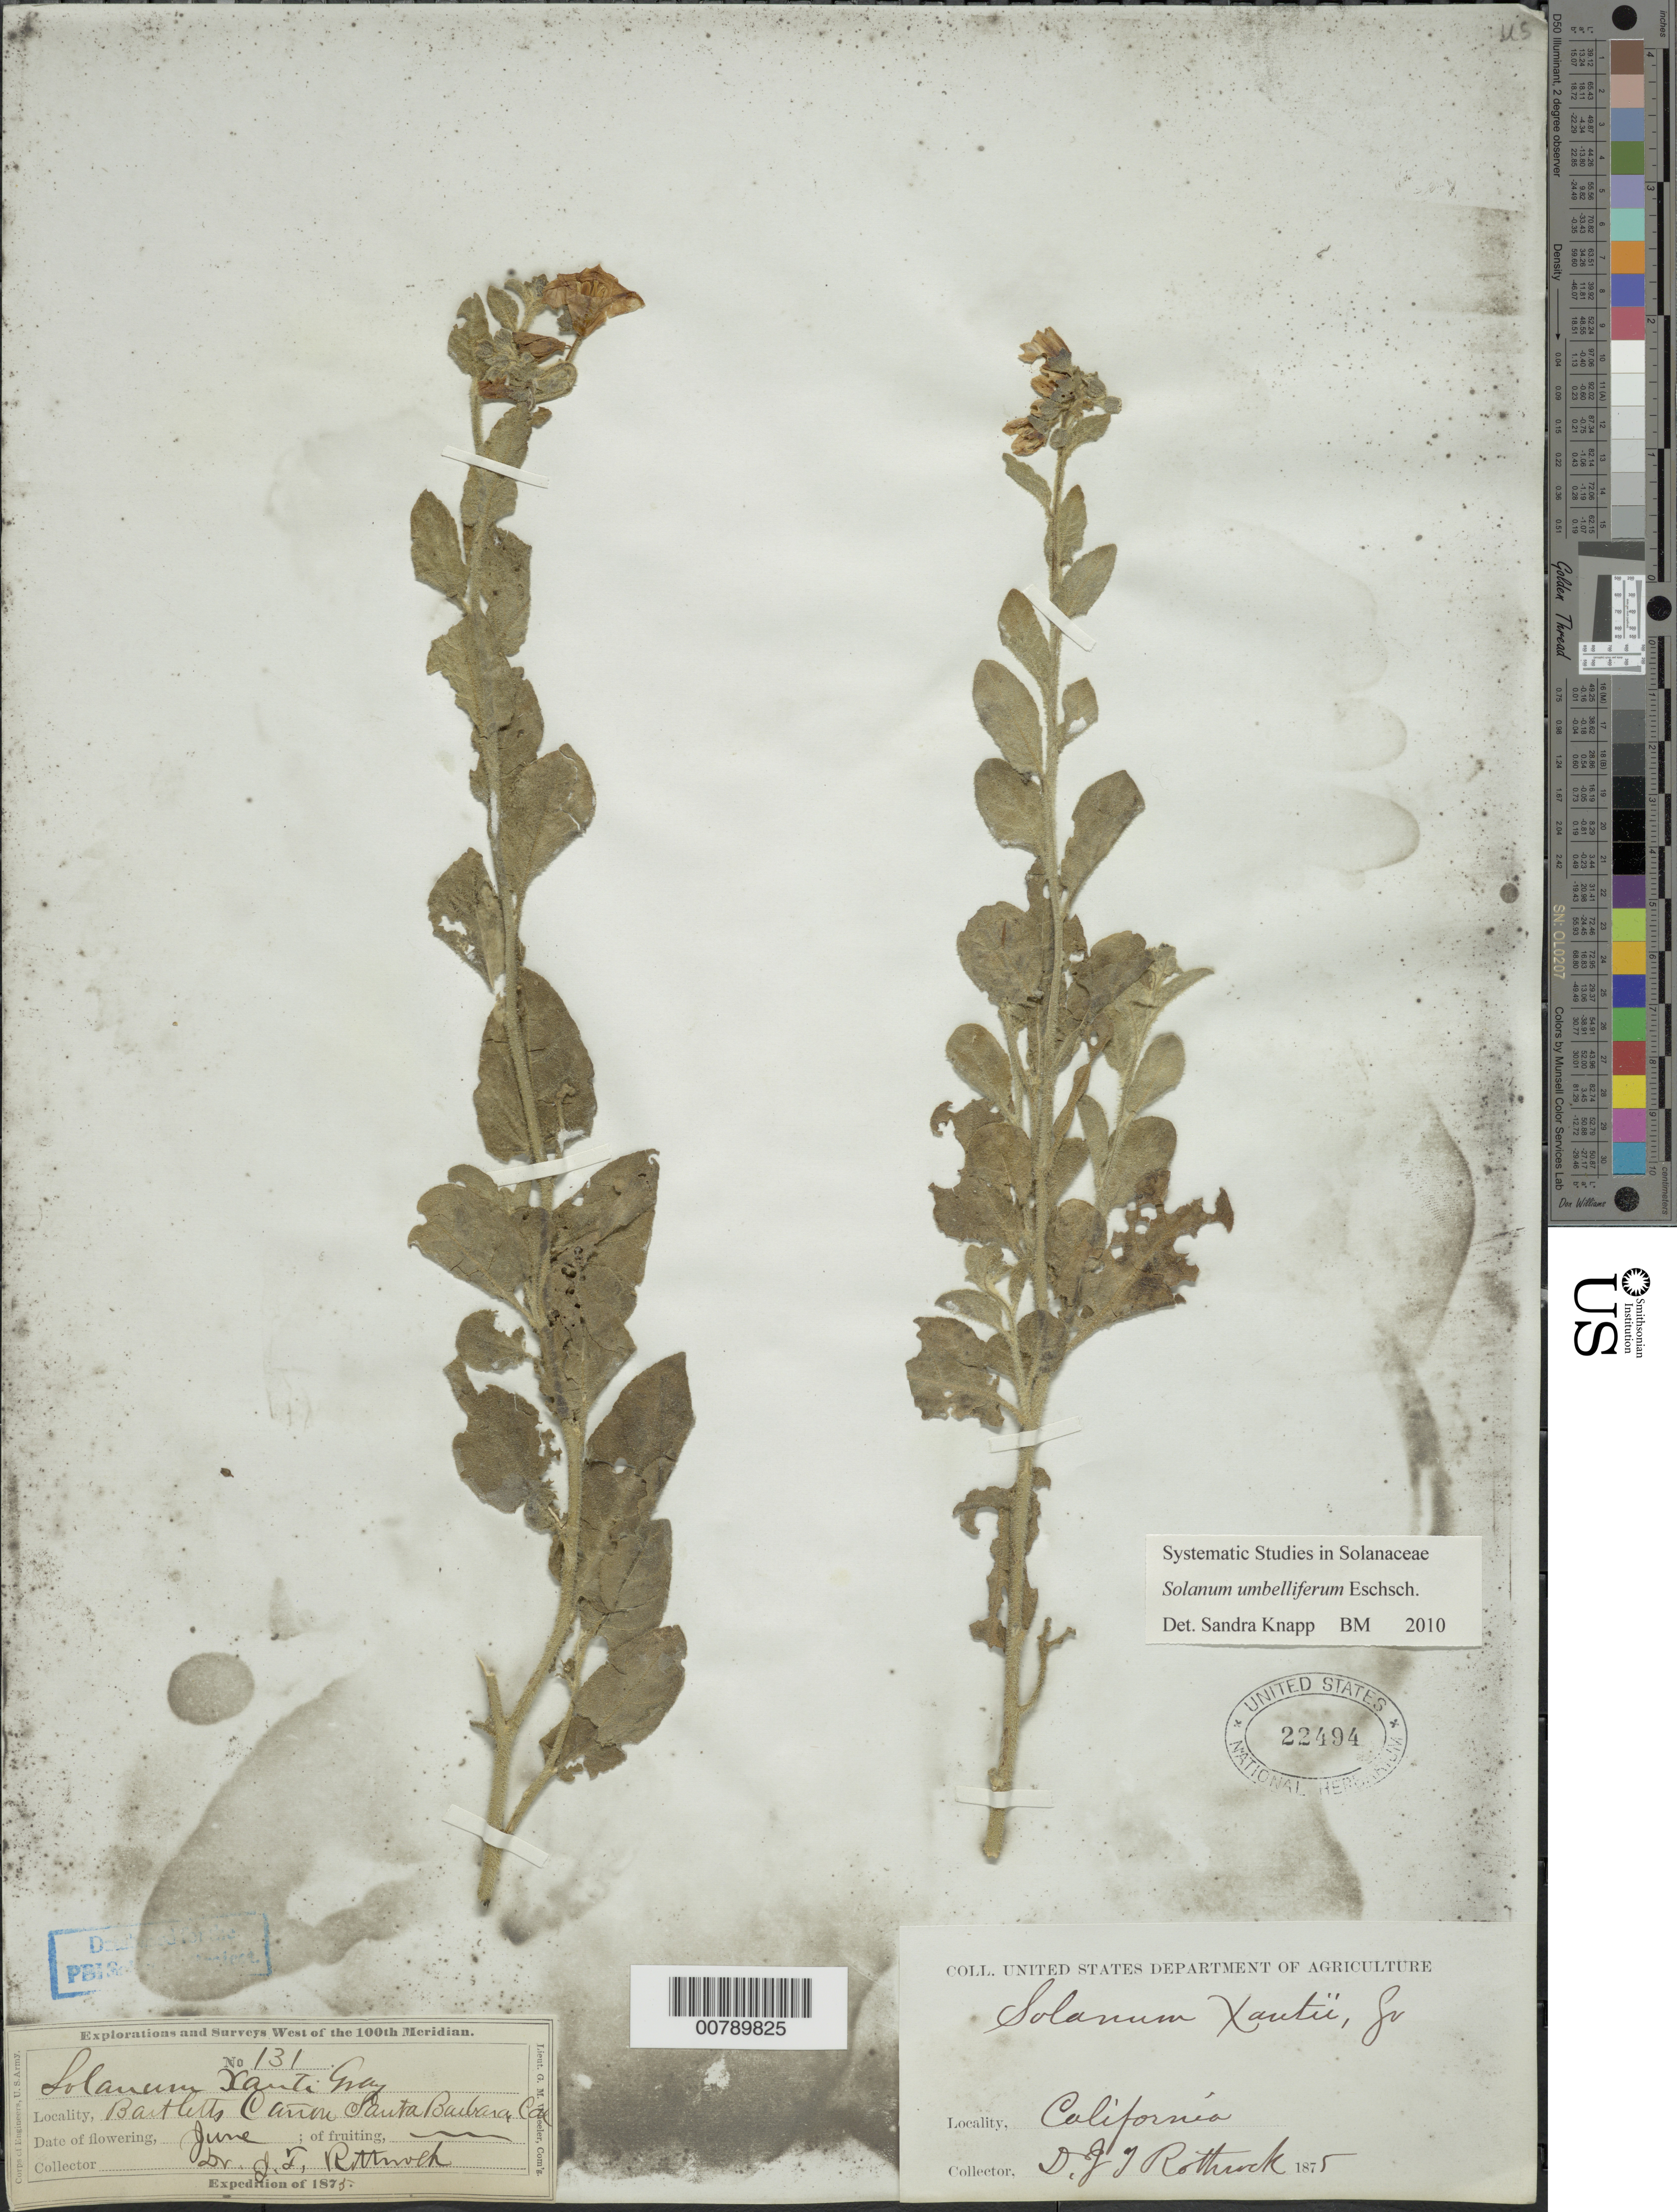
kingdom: Plantae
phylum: Tracheophyta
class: Magnoliopsida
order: Solanales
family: Solanaceae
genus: Solanum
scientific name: Solanum umbelliferum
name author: Eschsch.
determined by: Knapp, S. D.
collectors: J. T. Rothrock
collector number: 131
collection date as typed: Jun 1875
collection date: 1875-06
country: United States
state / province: California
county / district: Santa Barbara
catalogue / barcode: US 22494